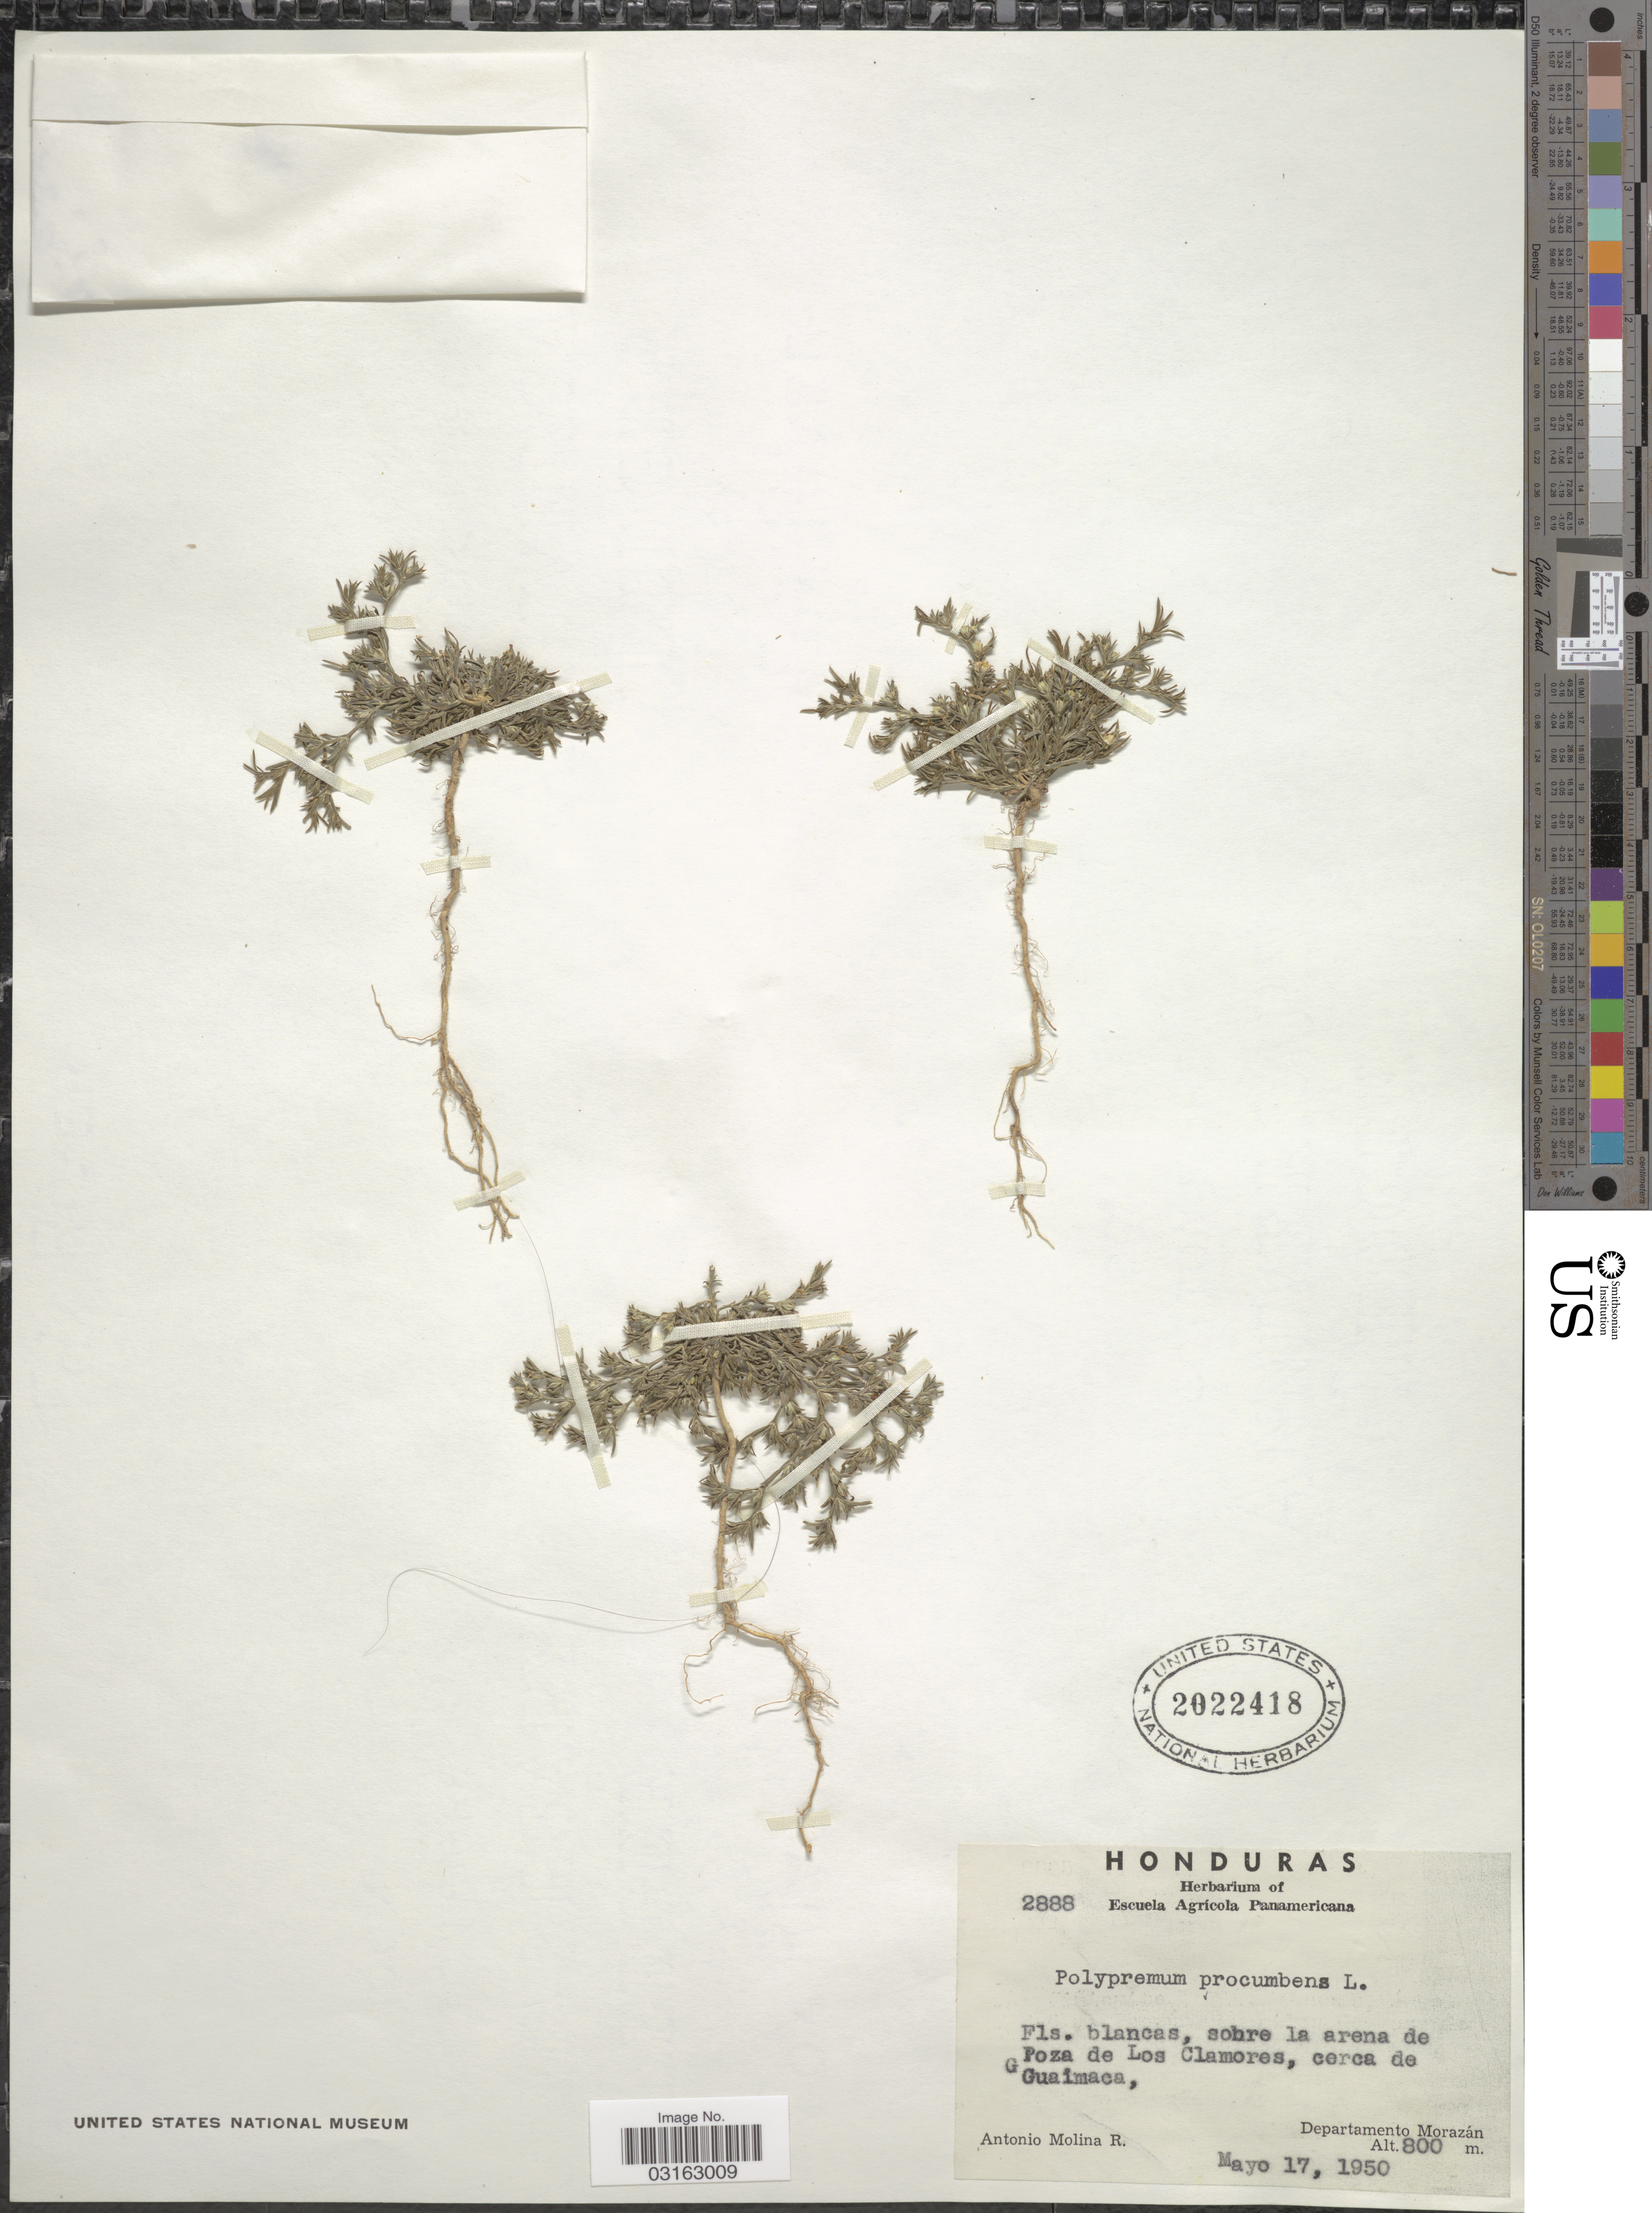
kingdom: Plantae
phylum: Tracheophyta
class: Magnoliopsida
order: Lamiales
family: Tetrachondraceae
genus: Polypremum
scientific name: Polypremum procumbens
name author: L.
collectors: A. Molina R.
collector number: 2888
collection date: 1950-05-17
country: Honduras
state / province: Fco. Morazán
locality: Sobre la arena de Foza de Los Clamores, cerca de Guaimaca, Departamento Morazán.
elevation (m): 800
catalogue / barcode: US 2022418